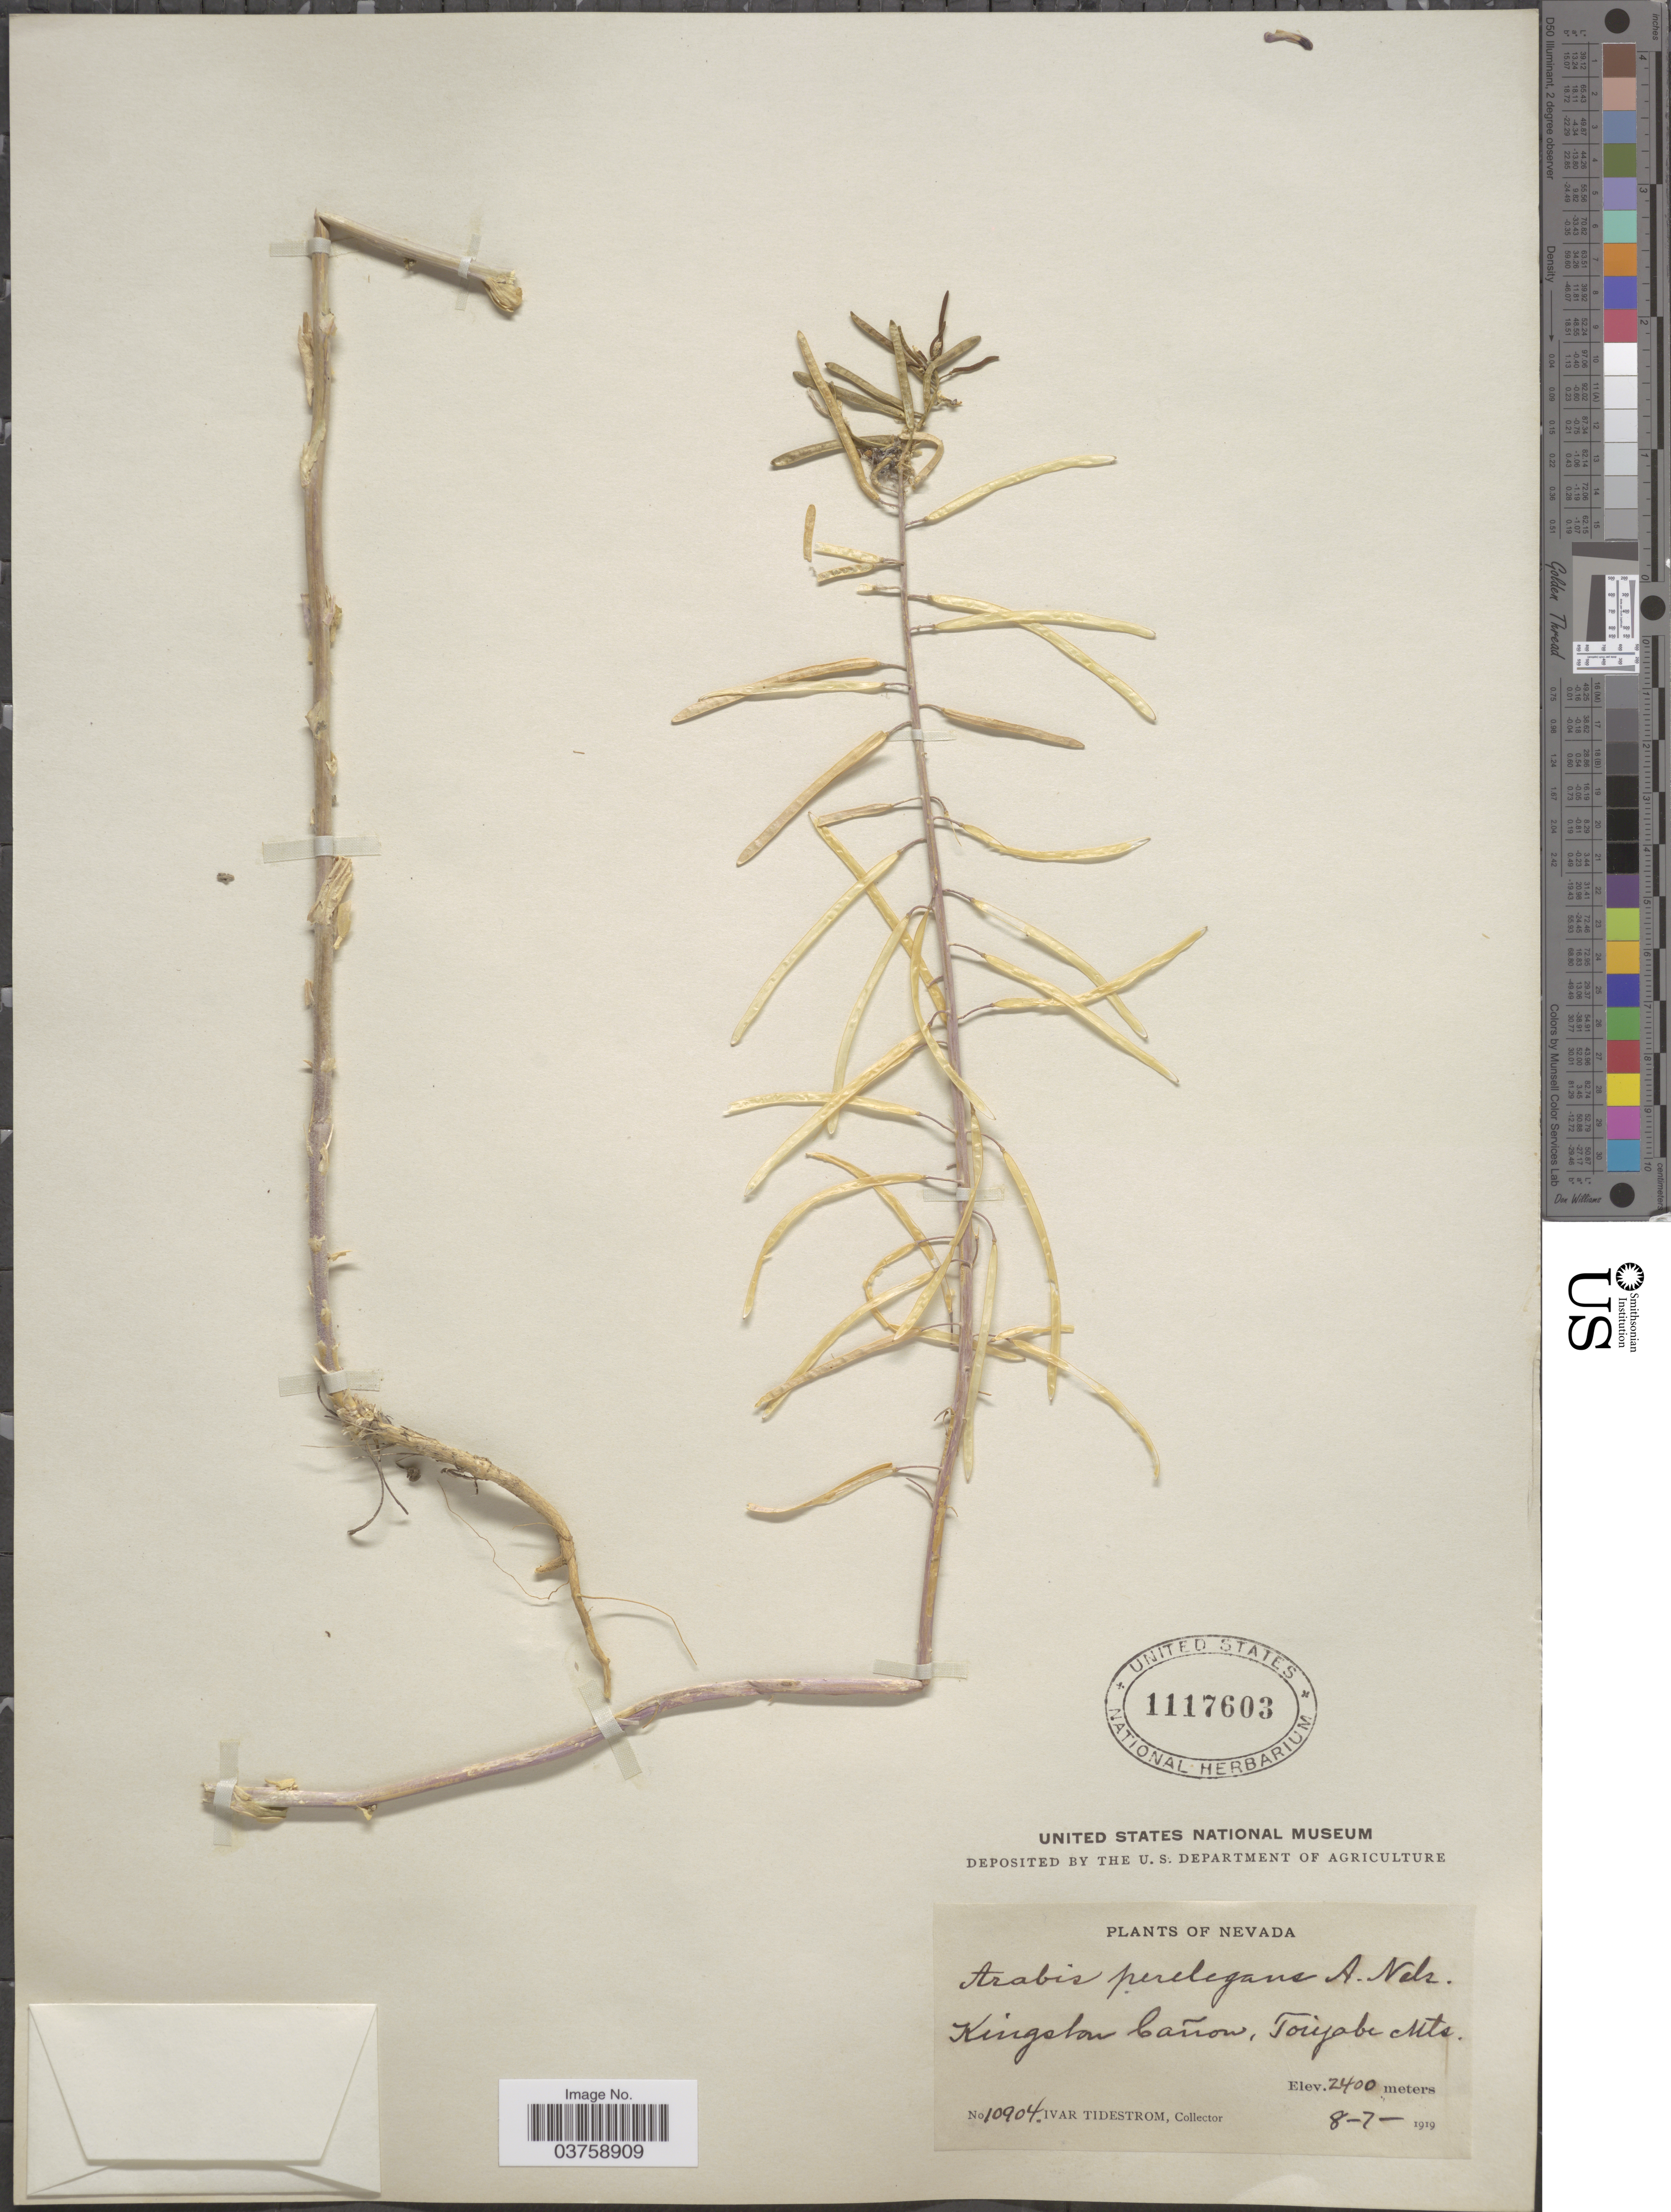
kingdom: Plantae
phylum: Tracheophyta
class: Magnoliopsida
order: Brassicales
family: Brassicaceae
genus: Arabis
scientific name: Arabis sparsiflora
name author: Nutt.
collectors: I. F. Tidestrom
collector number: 10904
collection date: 1919-08-07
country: United States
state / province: Nevada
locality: Kingston Cañon, Toiyabe Mts.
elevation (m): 2400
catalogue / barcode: US 1117603